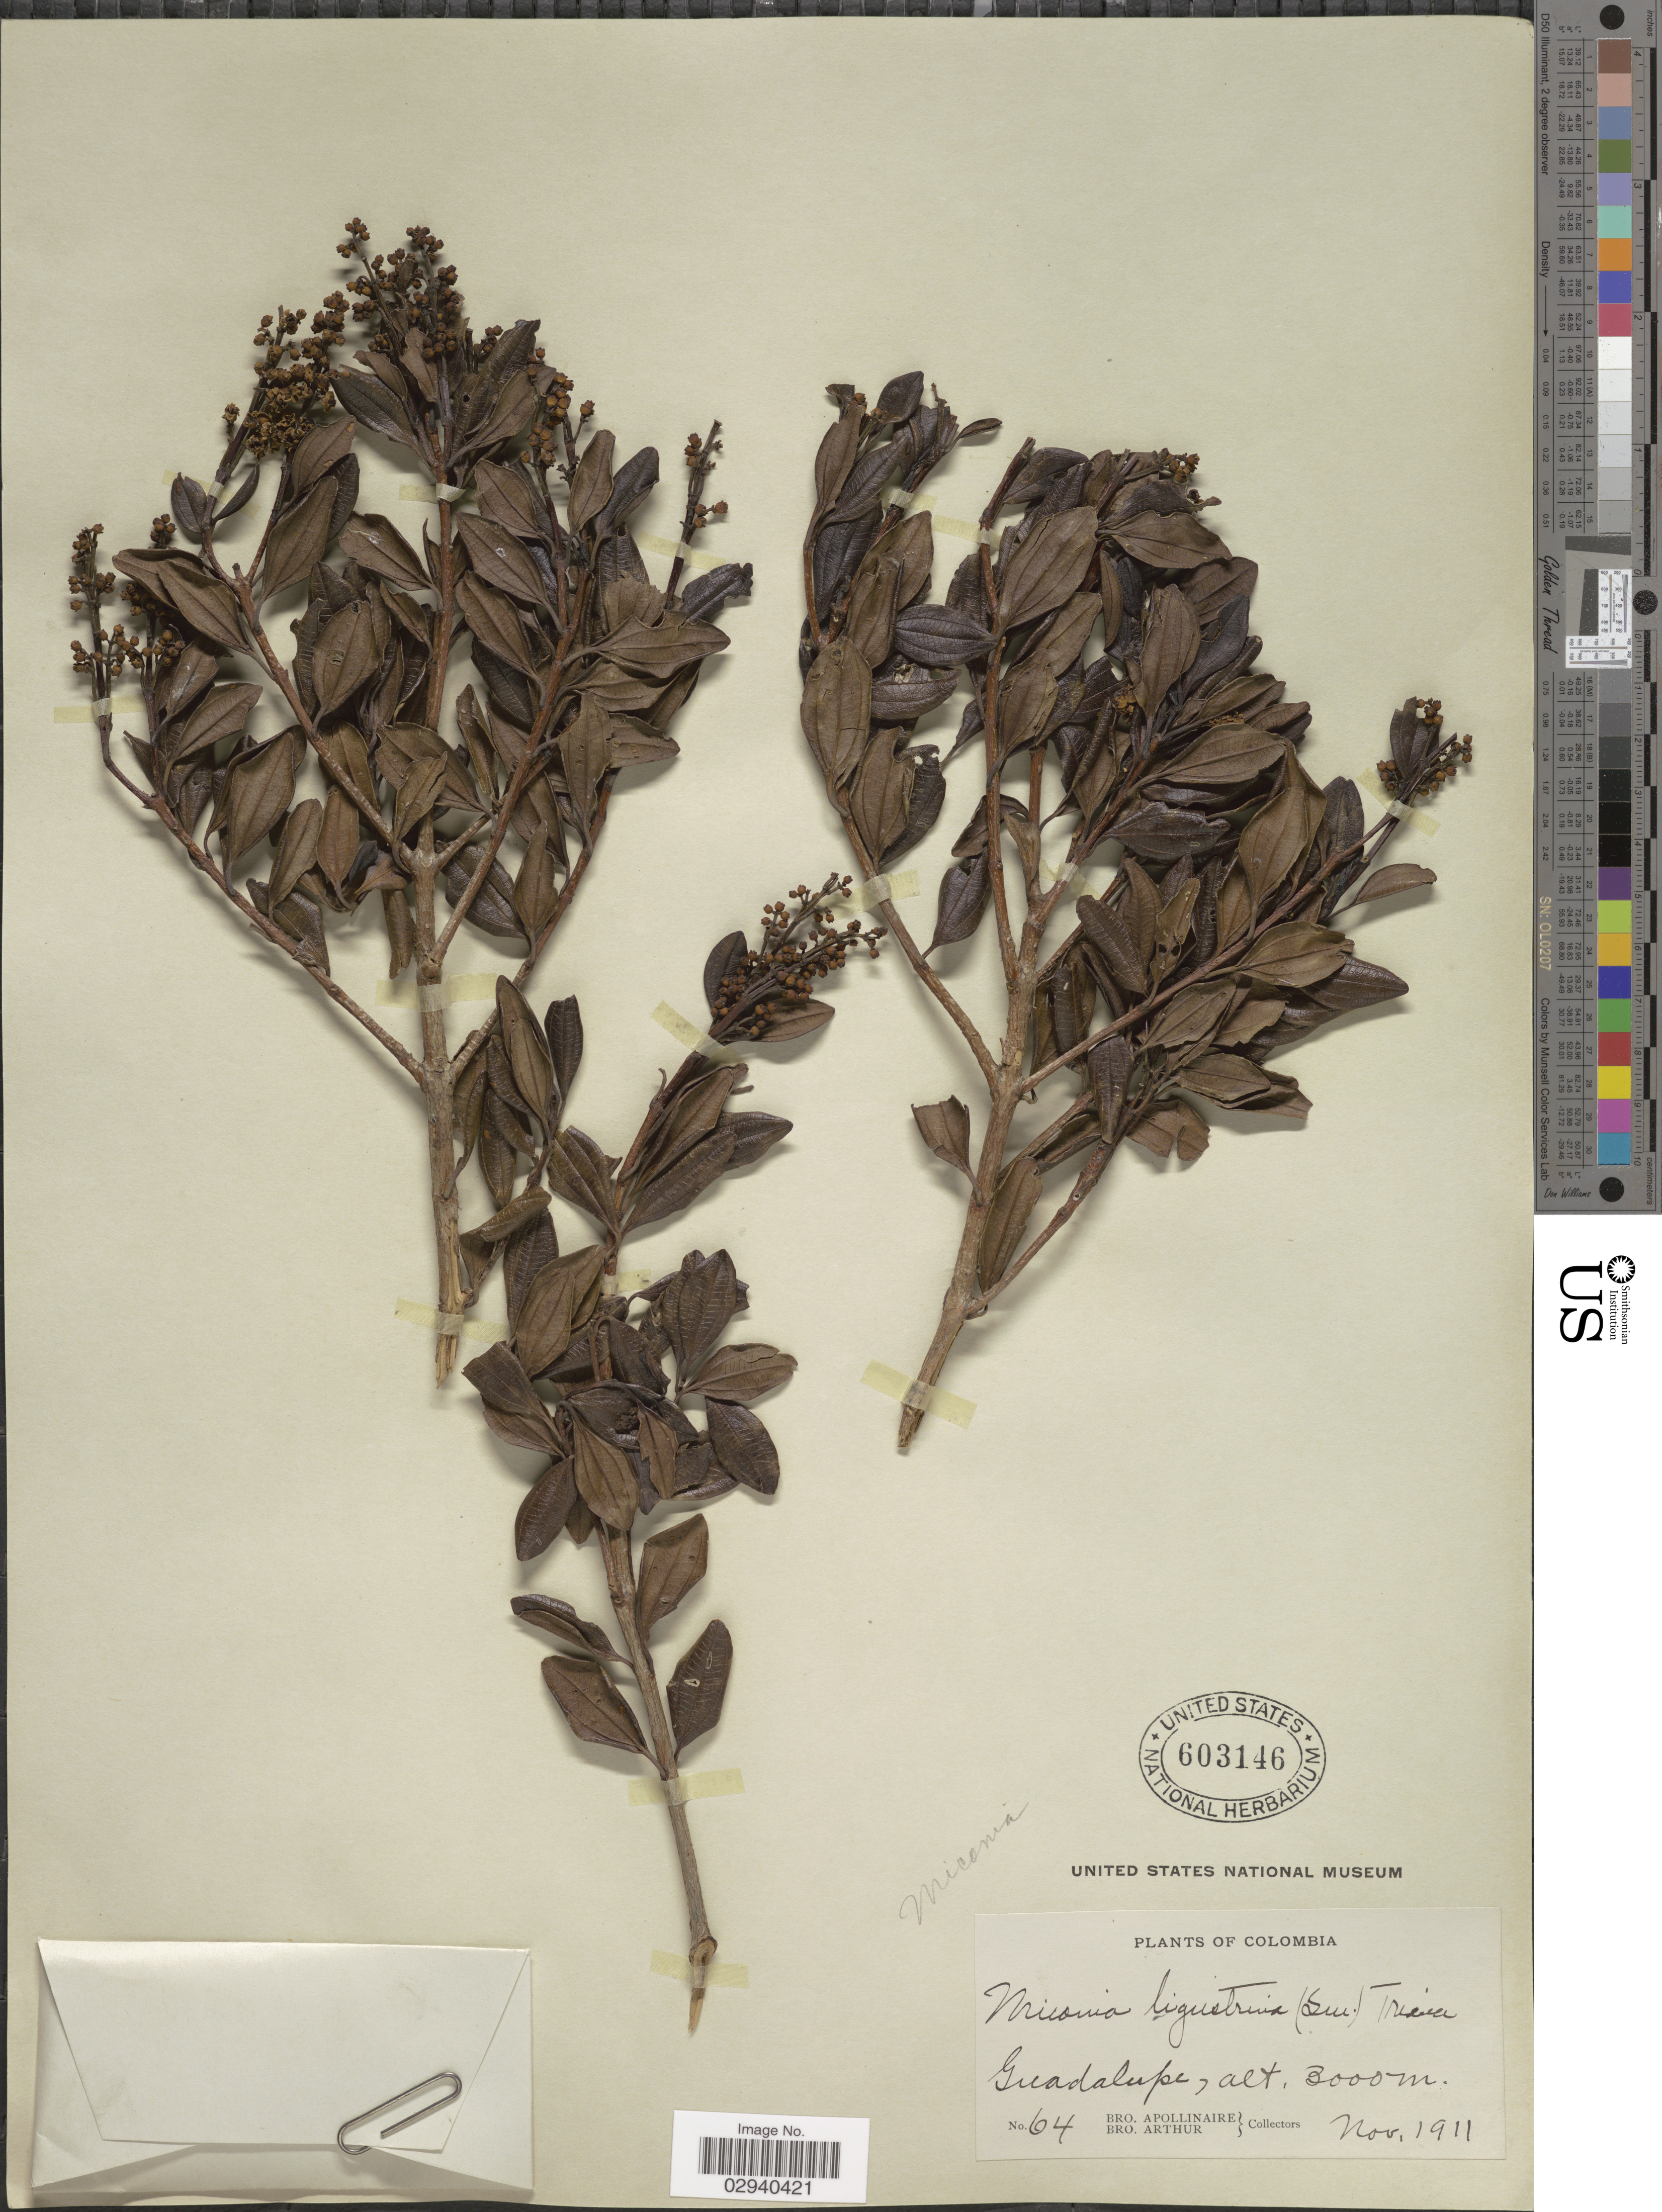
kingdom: Plantae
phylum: Tracheophyta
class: Magnoliopsida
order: Myrtales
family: Melastomataceae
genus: Miconia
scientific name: Miconia ligustrina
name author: (Sw.) Triana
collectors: Bro. Apollinaire & Bro. Arthur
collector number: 64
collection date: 1911-11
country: Colombia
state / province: Santander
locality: Guadalupe.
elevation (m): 3000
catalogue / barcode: US 603146